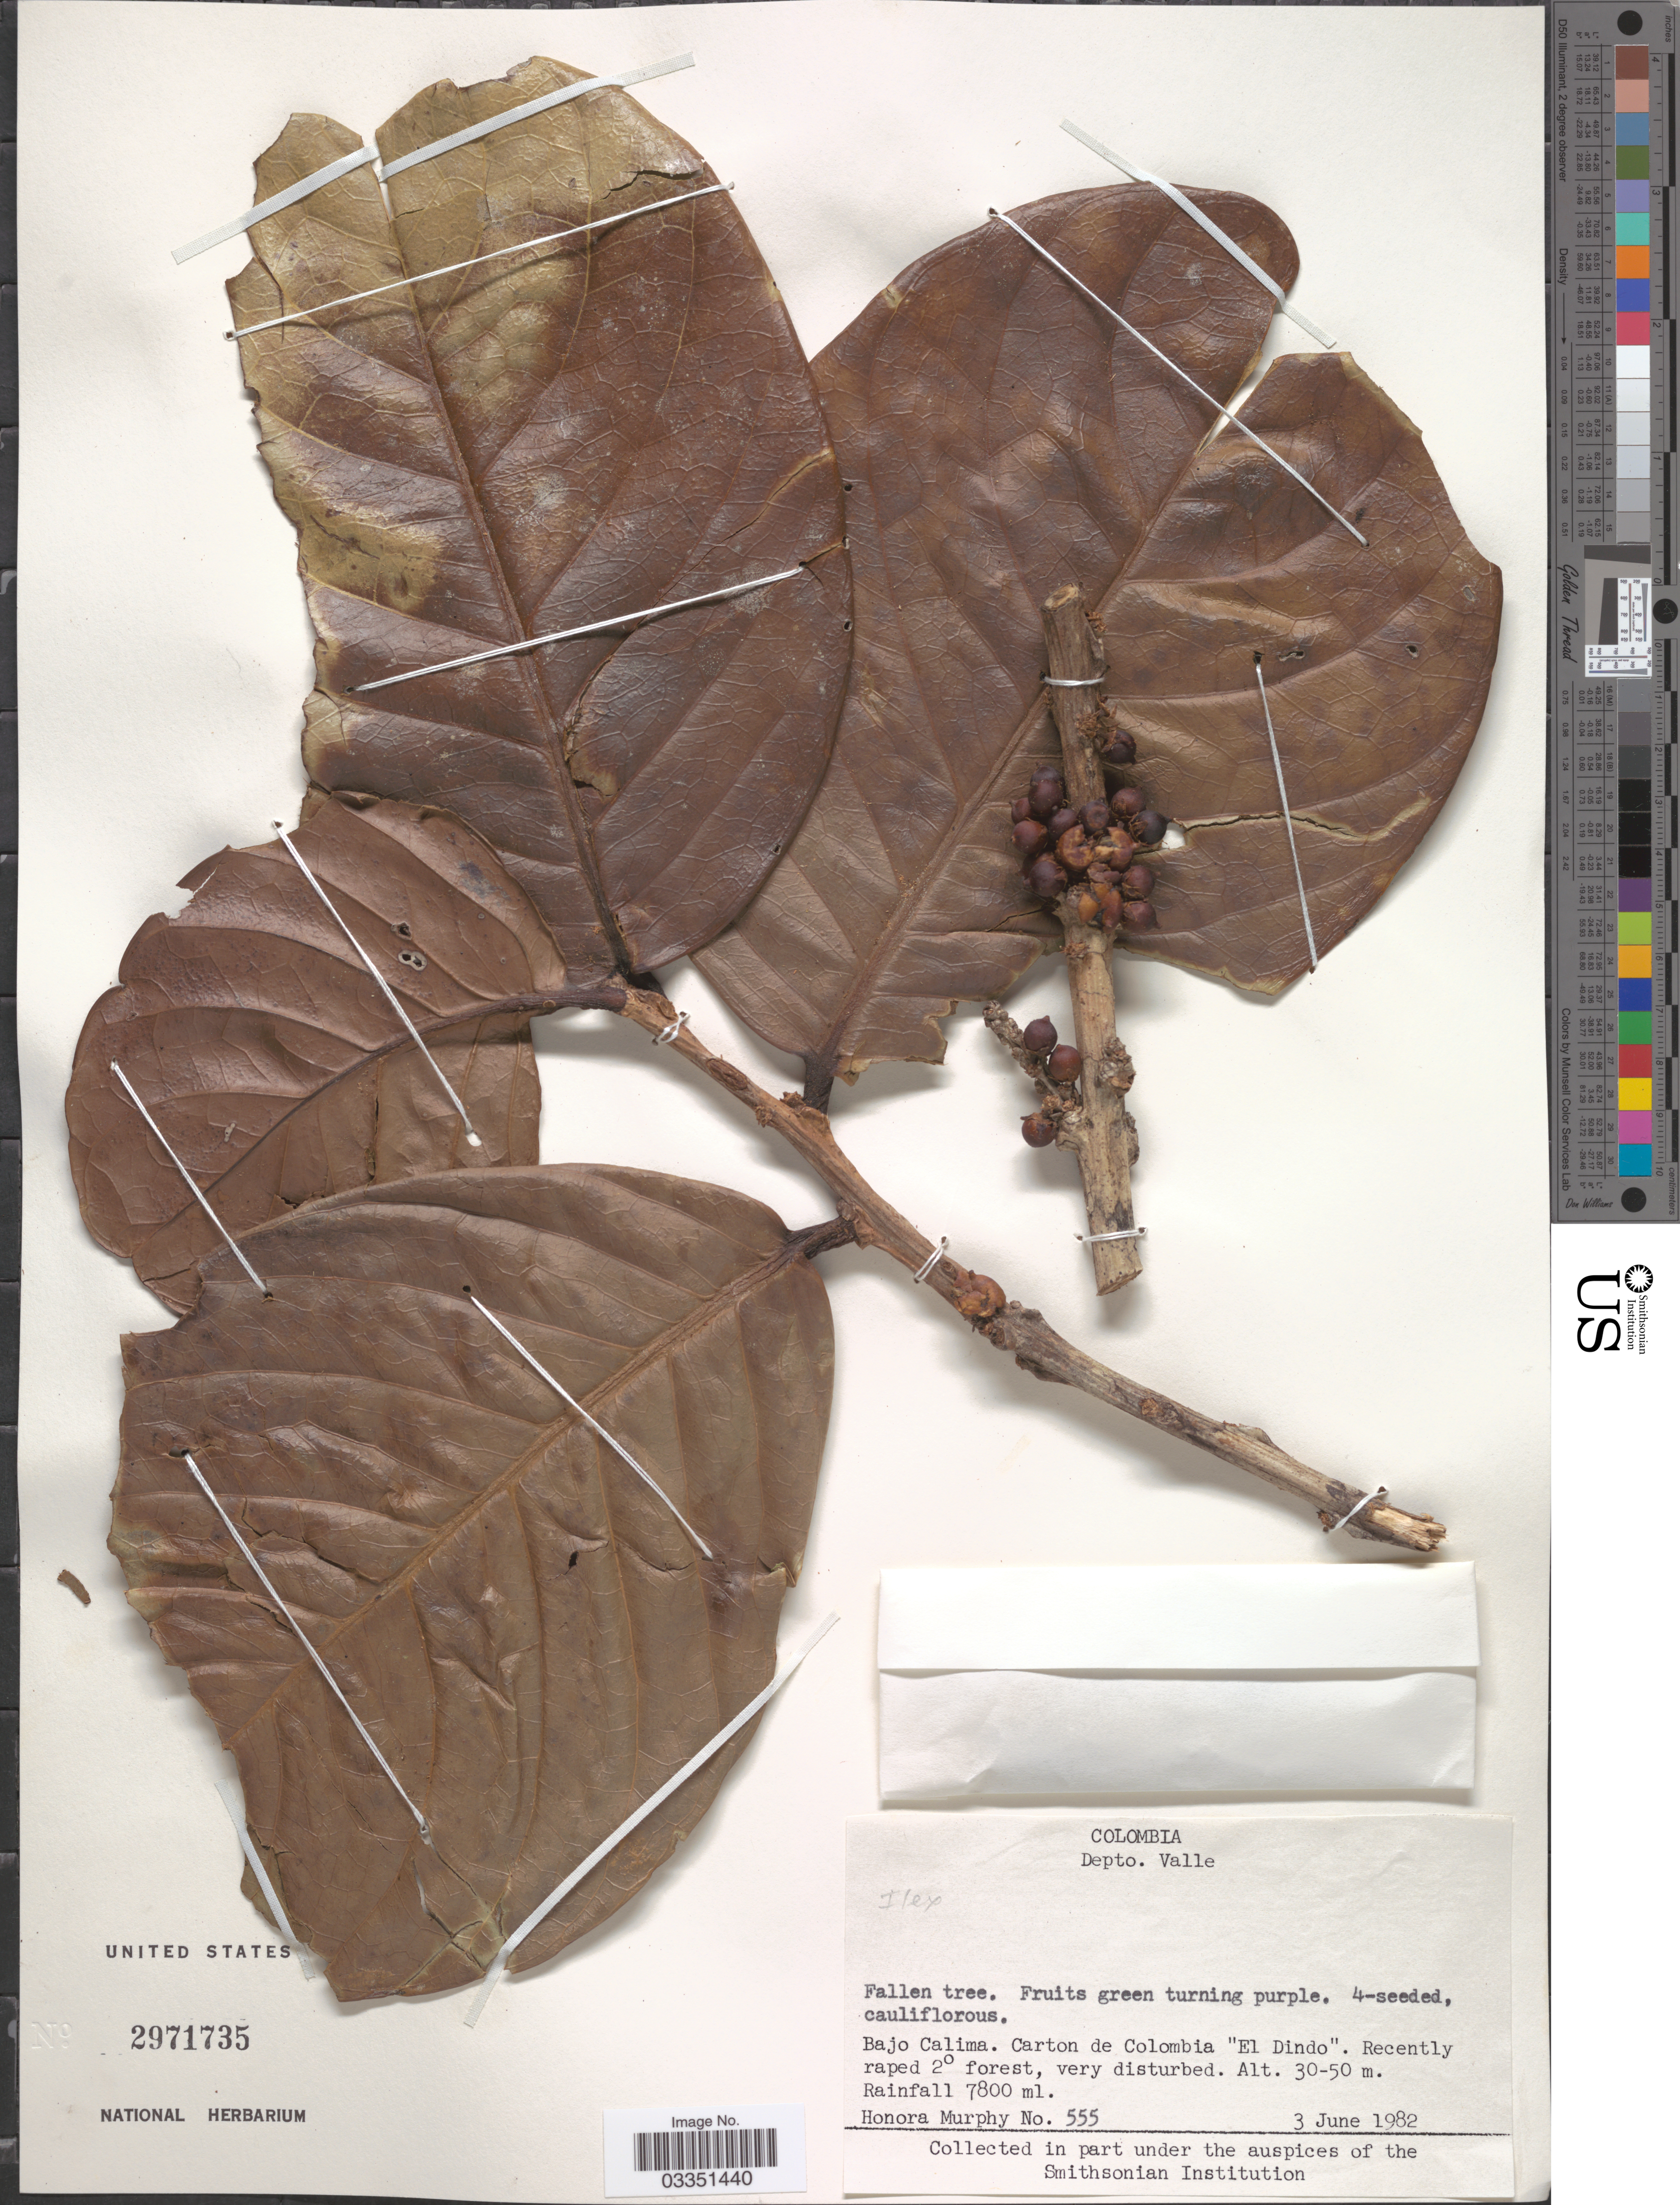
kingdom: Plantae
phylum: Tracheophyta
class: Magnoliopsida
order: Aquifoliales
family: Aquifoliaceae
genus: Ilex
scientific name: Ilex sp.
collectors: H. Murphy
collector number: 555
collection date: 1982-06-03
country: Colombia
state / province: Valle del Cauca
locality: Depto. Valle. Bajo Calima. Carton de Colombia "El Dindo".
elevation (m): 30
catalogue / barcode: US 2971735